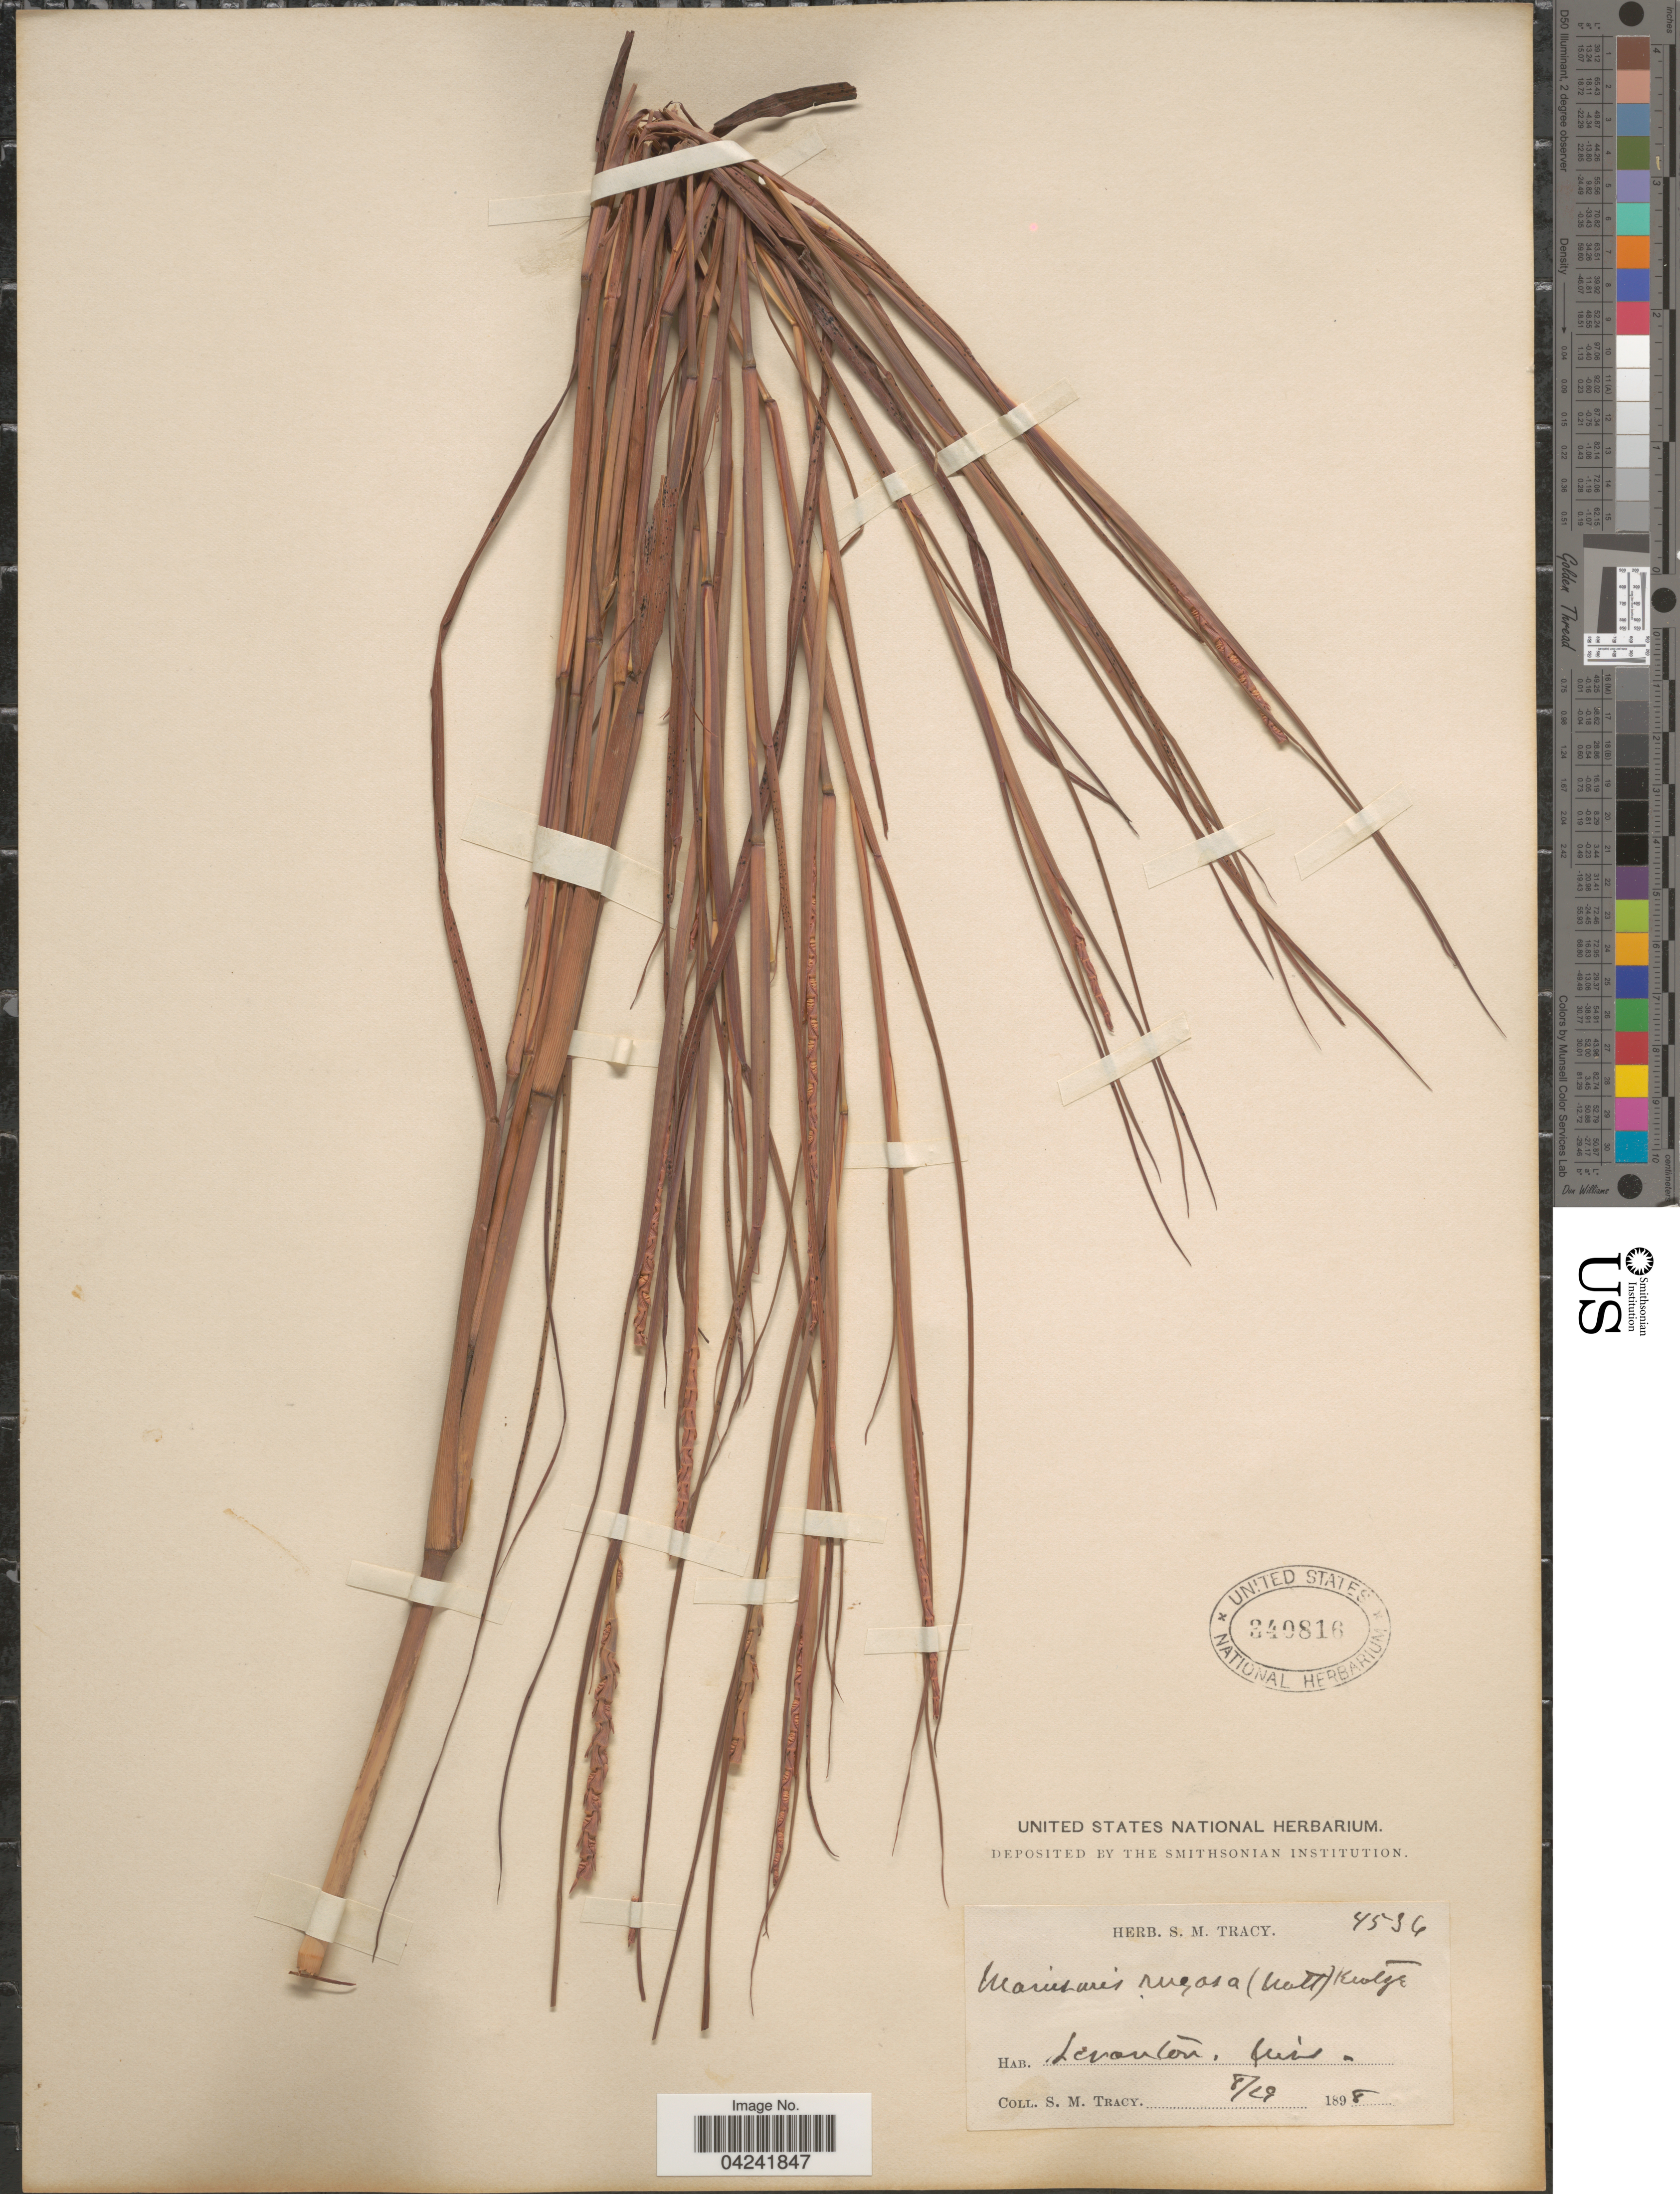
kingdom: Plantae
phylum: Tracheophyta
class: Liliopsida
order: Poales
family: Poaceae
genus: Mnesithea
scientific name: Mnesithea rugosa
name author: (Nutt.) de Koning & Sosef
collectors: S. M. Tracy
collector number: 4536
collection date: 1898-08-29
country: United States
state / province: Mississippi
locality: Scranton.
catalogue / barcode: US 340816